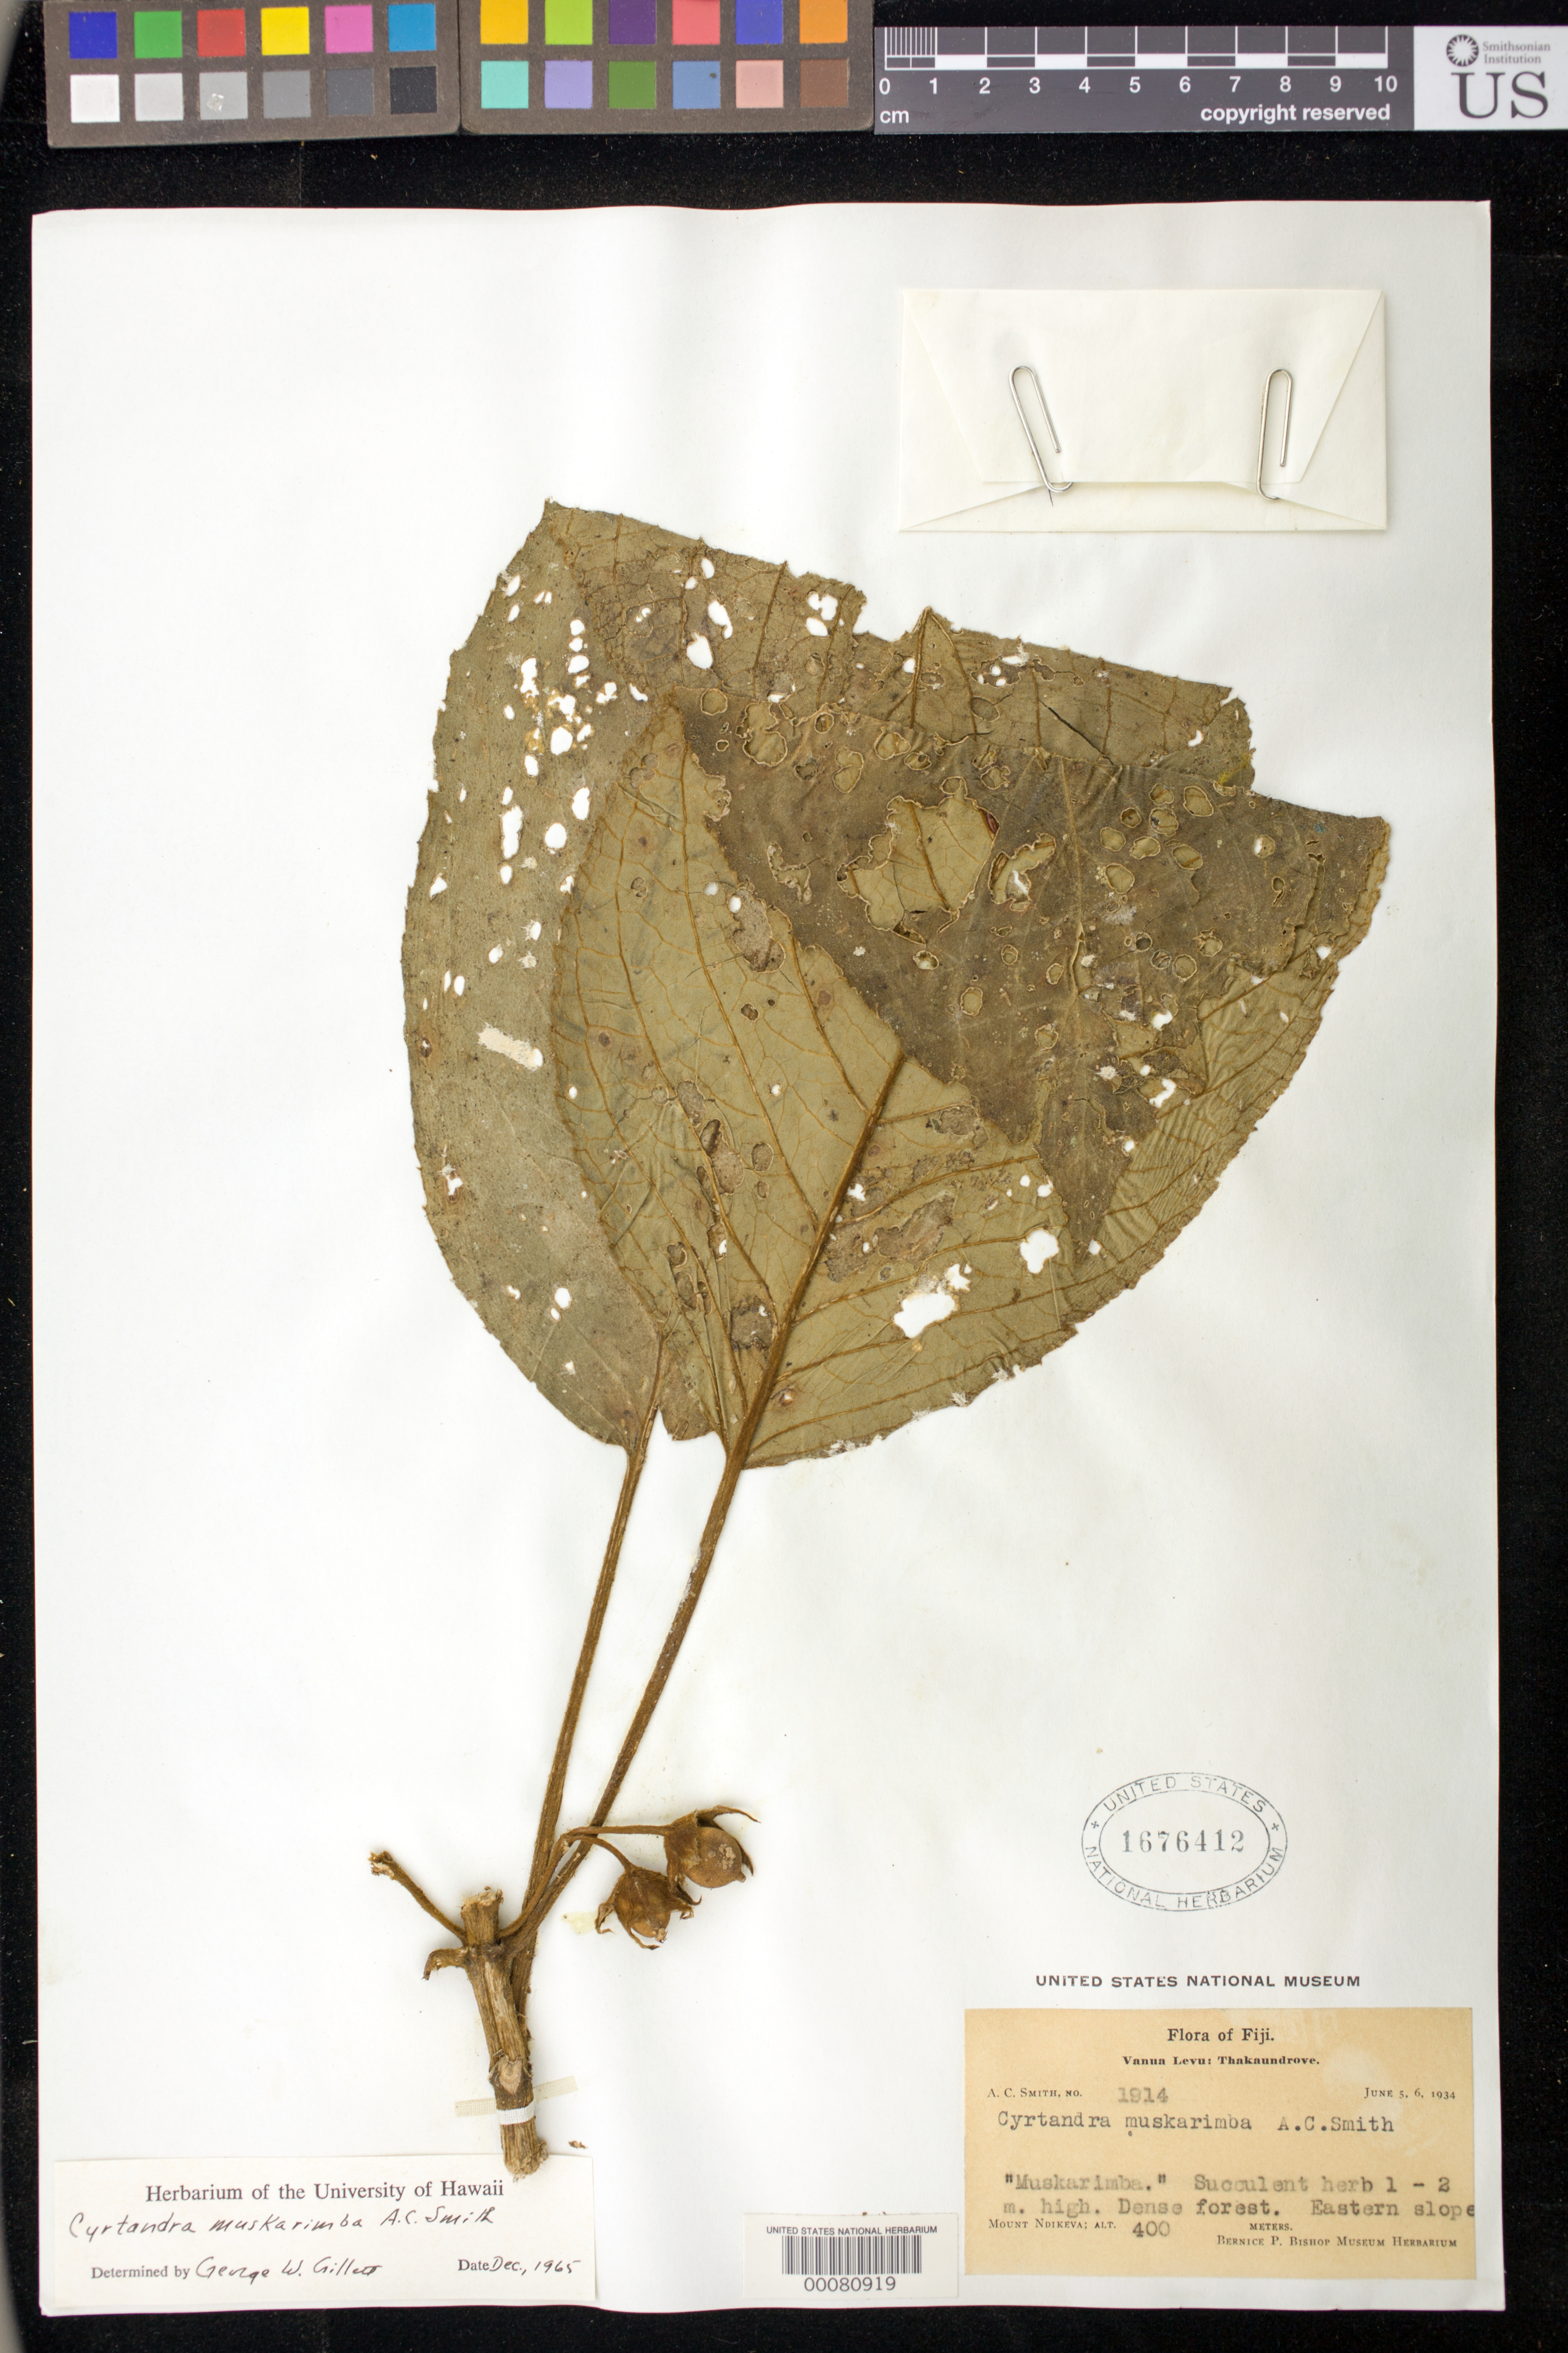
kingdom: Plantae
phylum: Tracheophyta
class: Magnoliopsida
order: Lamiales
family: Gesneriaceae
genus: Cyrtandra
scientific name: Cyrtandra muskarimba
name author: A.C. Sm.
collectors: A. C. Smith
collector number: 1914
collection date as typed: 05-06 Jun 1934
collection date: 1934-06-05/1934-06-06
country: Fiji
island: Vanua Levu I.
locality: Thakaundrove, mt ndikeva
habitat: Dense forest, eastern slope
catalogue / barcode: US 1676412